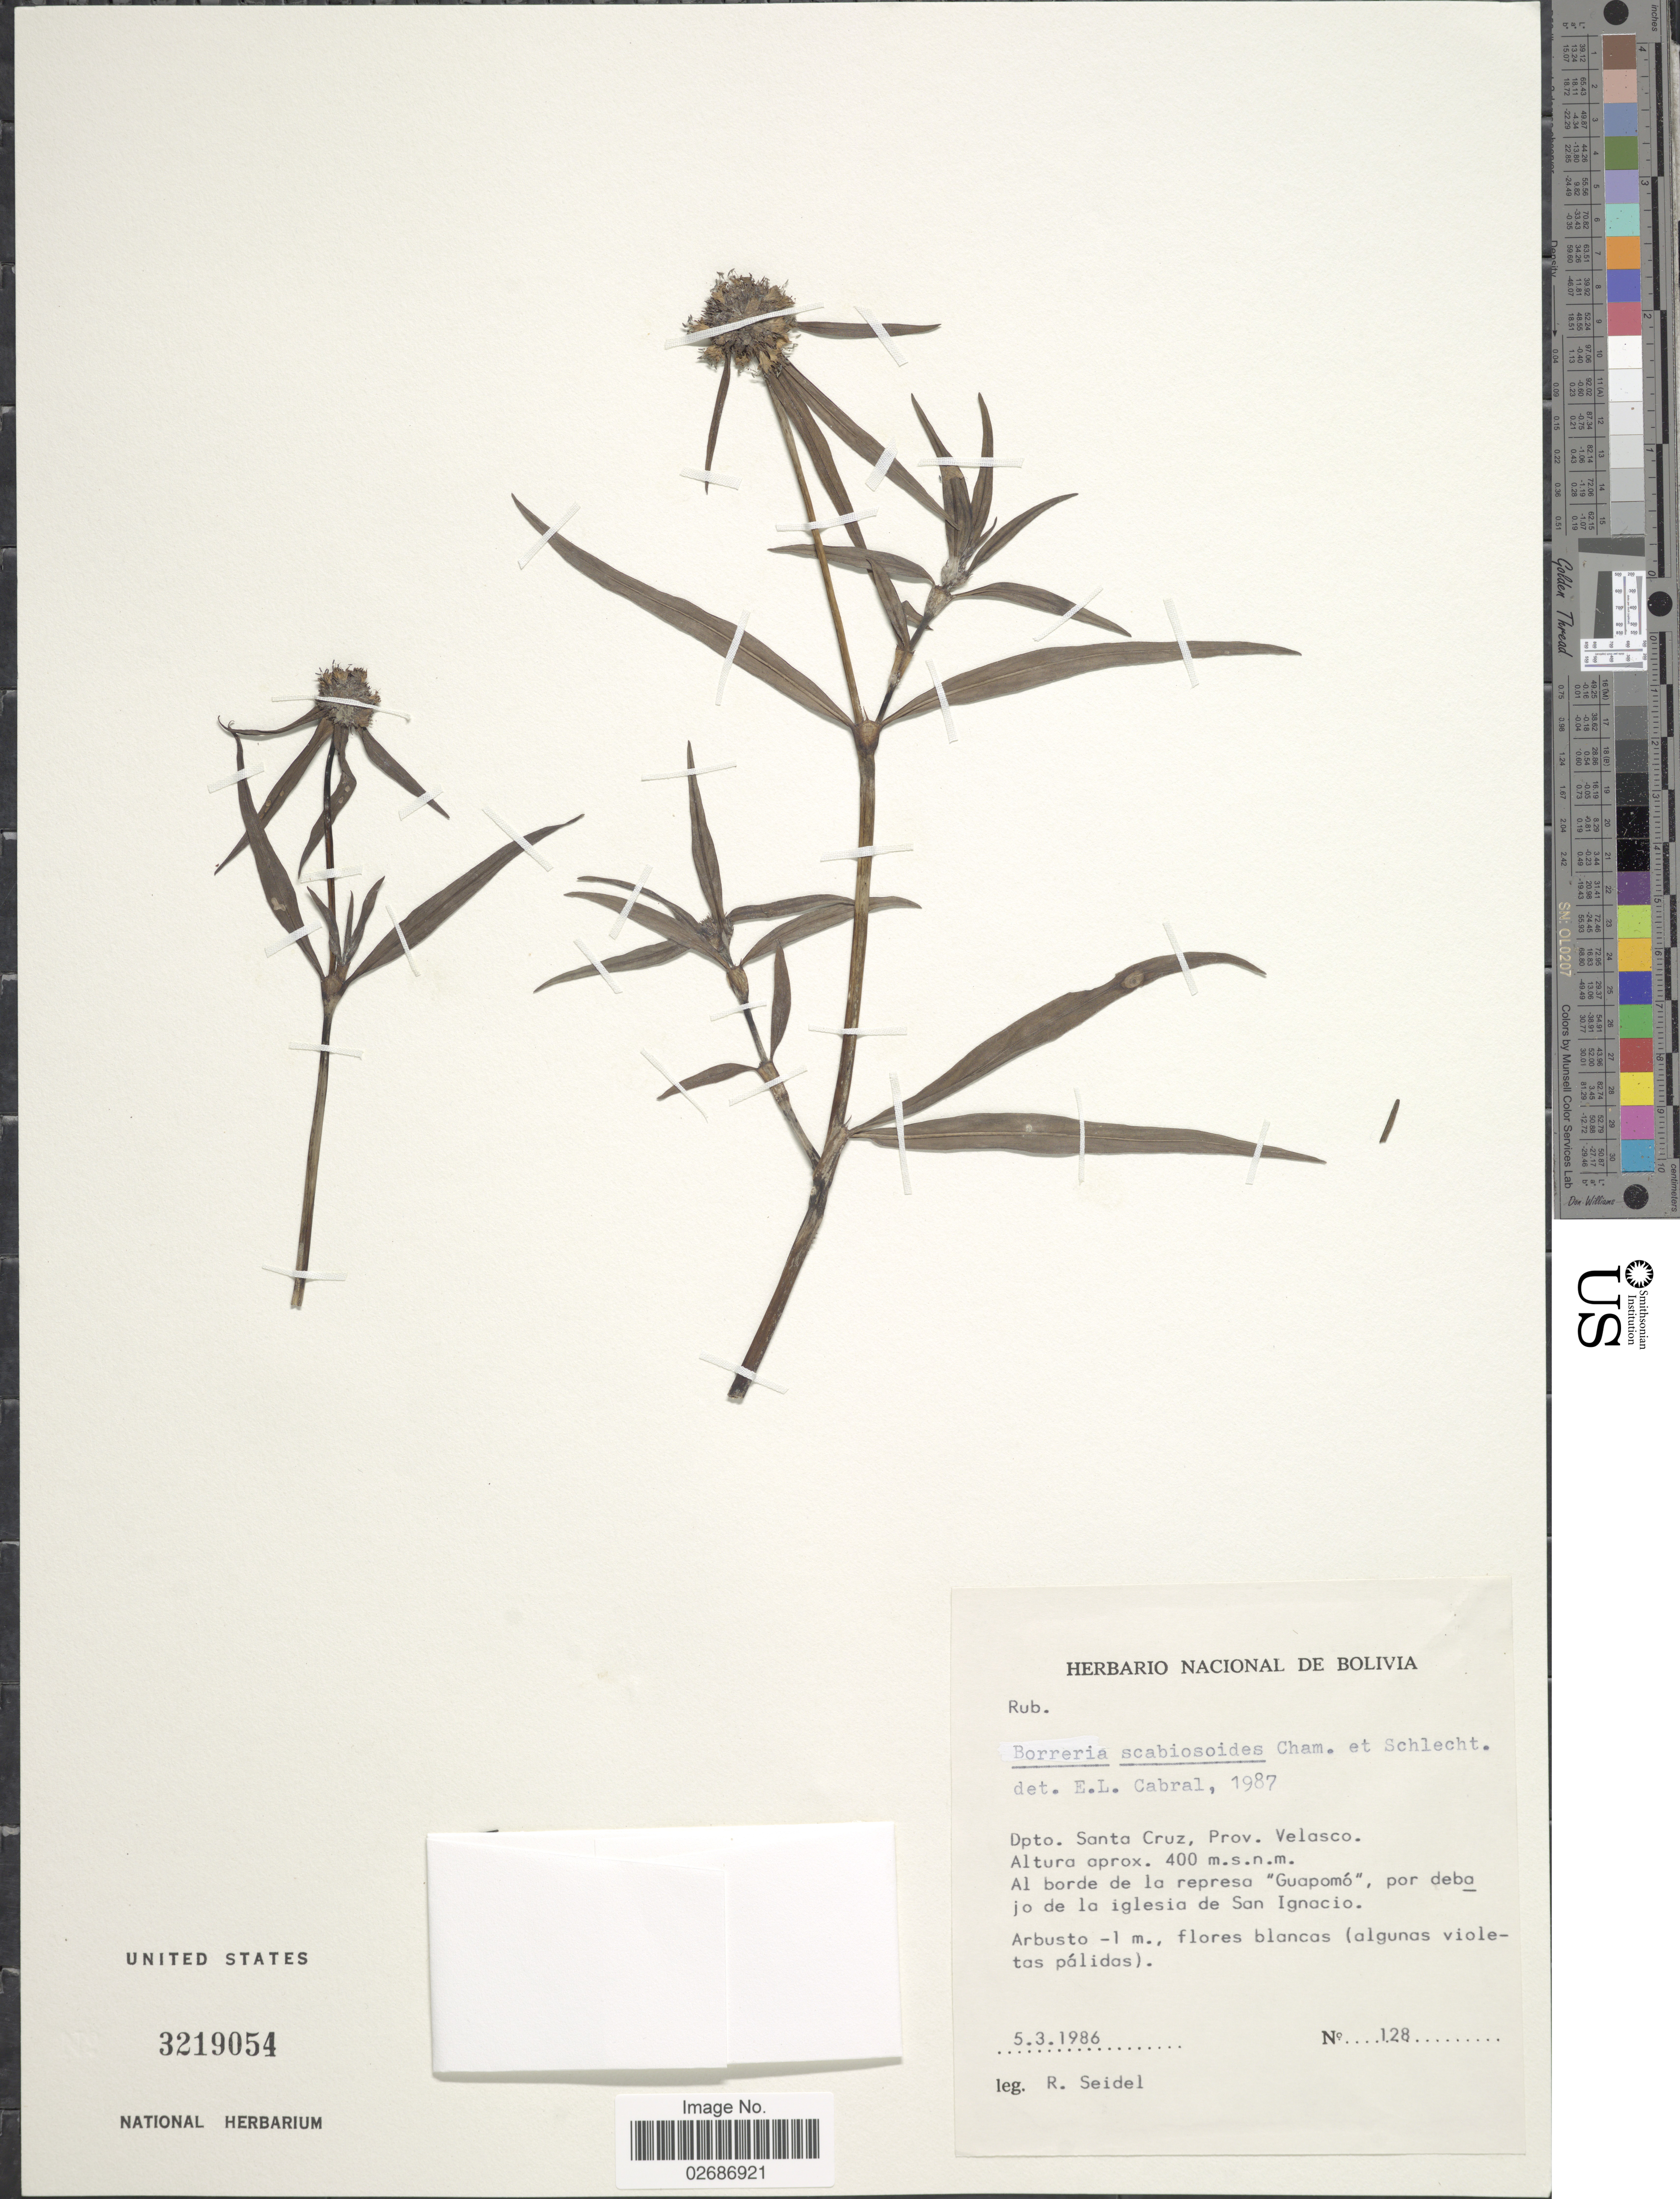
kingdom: Plantae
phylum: Tracheophyta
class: Magnoliopsida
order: Gentianales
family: Rubiaceae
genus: Borreria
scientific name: Borreria scabiosoides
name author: Cham. & Schltdl.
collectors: R. Seidel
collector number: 128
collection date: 1986-03-05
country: Bolivia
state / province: Santa Cruz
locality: Prov. Velasco, al borde de la represa "Guapomo", por debajo de la iglesia de San Ignacio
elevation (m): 400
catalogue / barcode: US 3219054